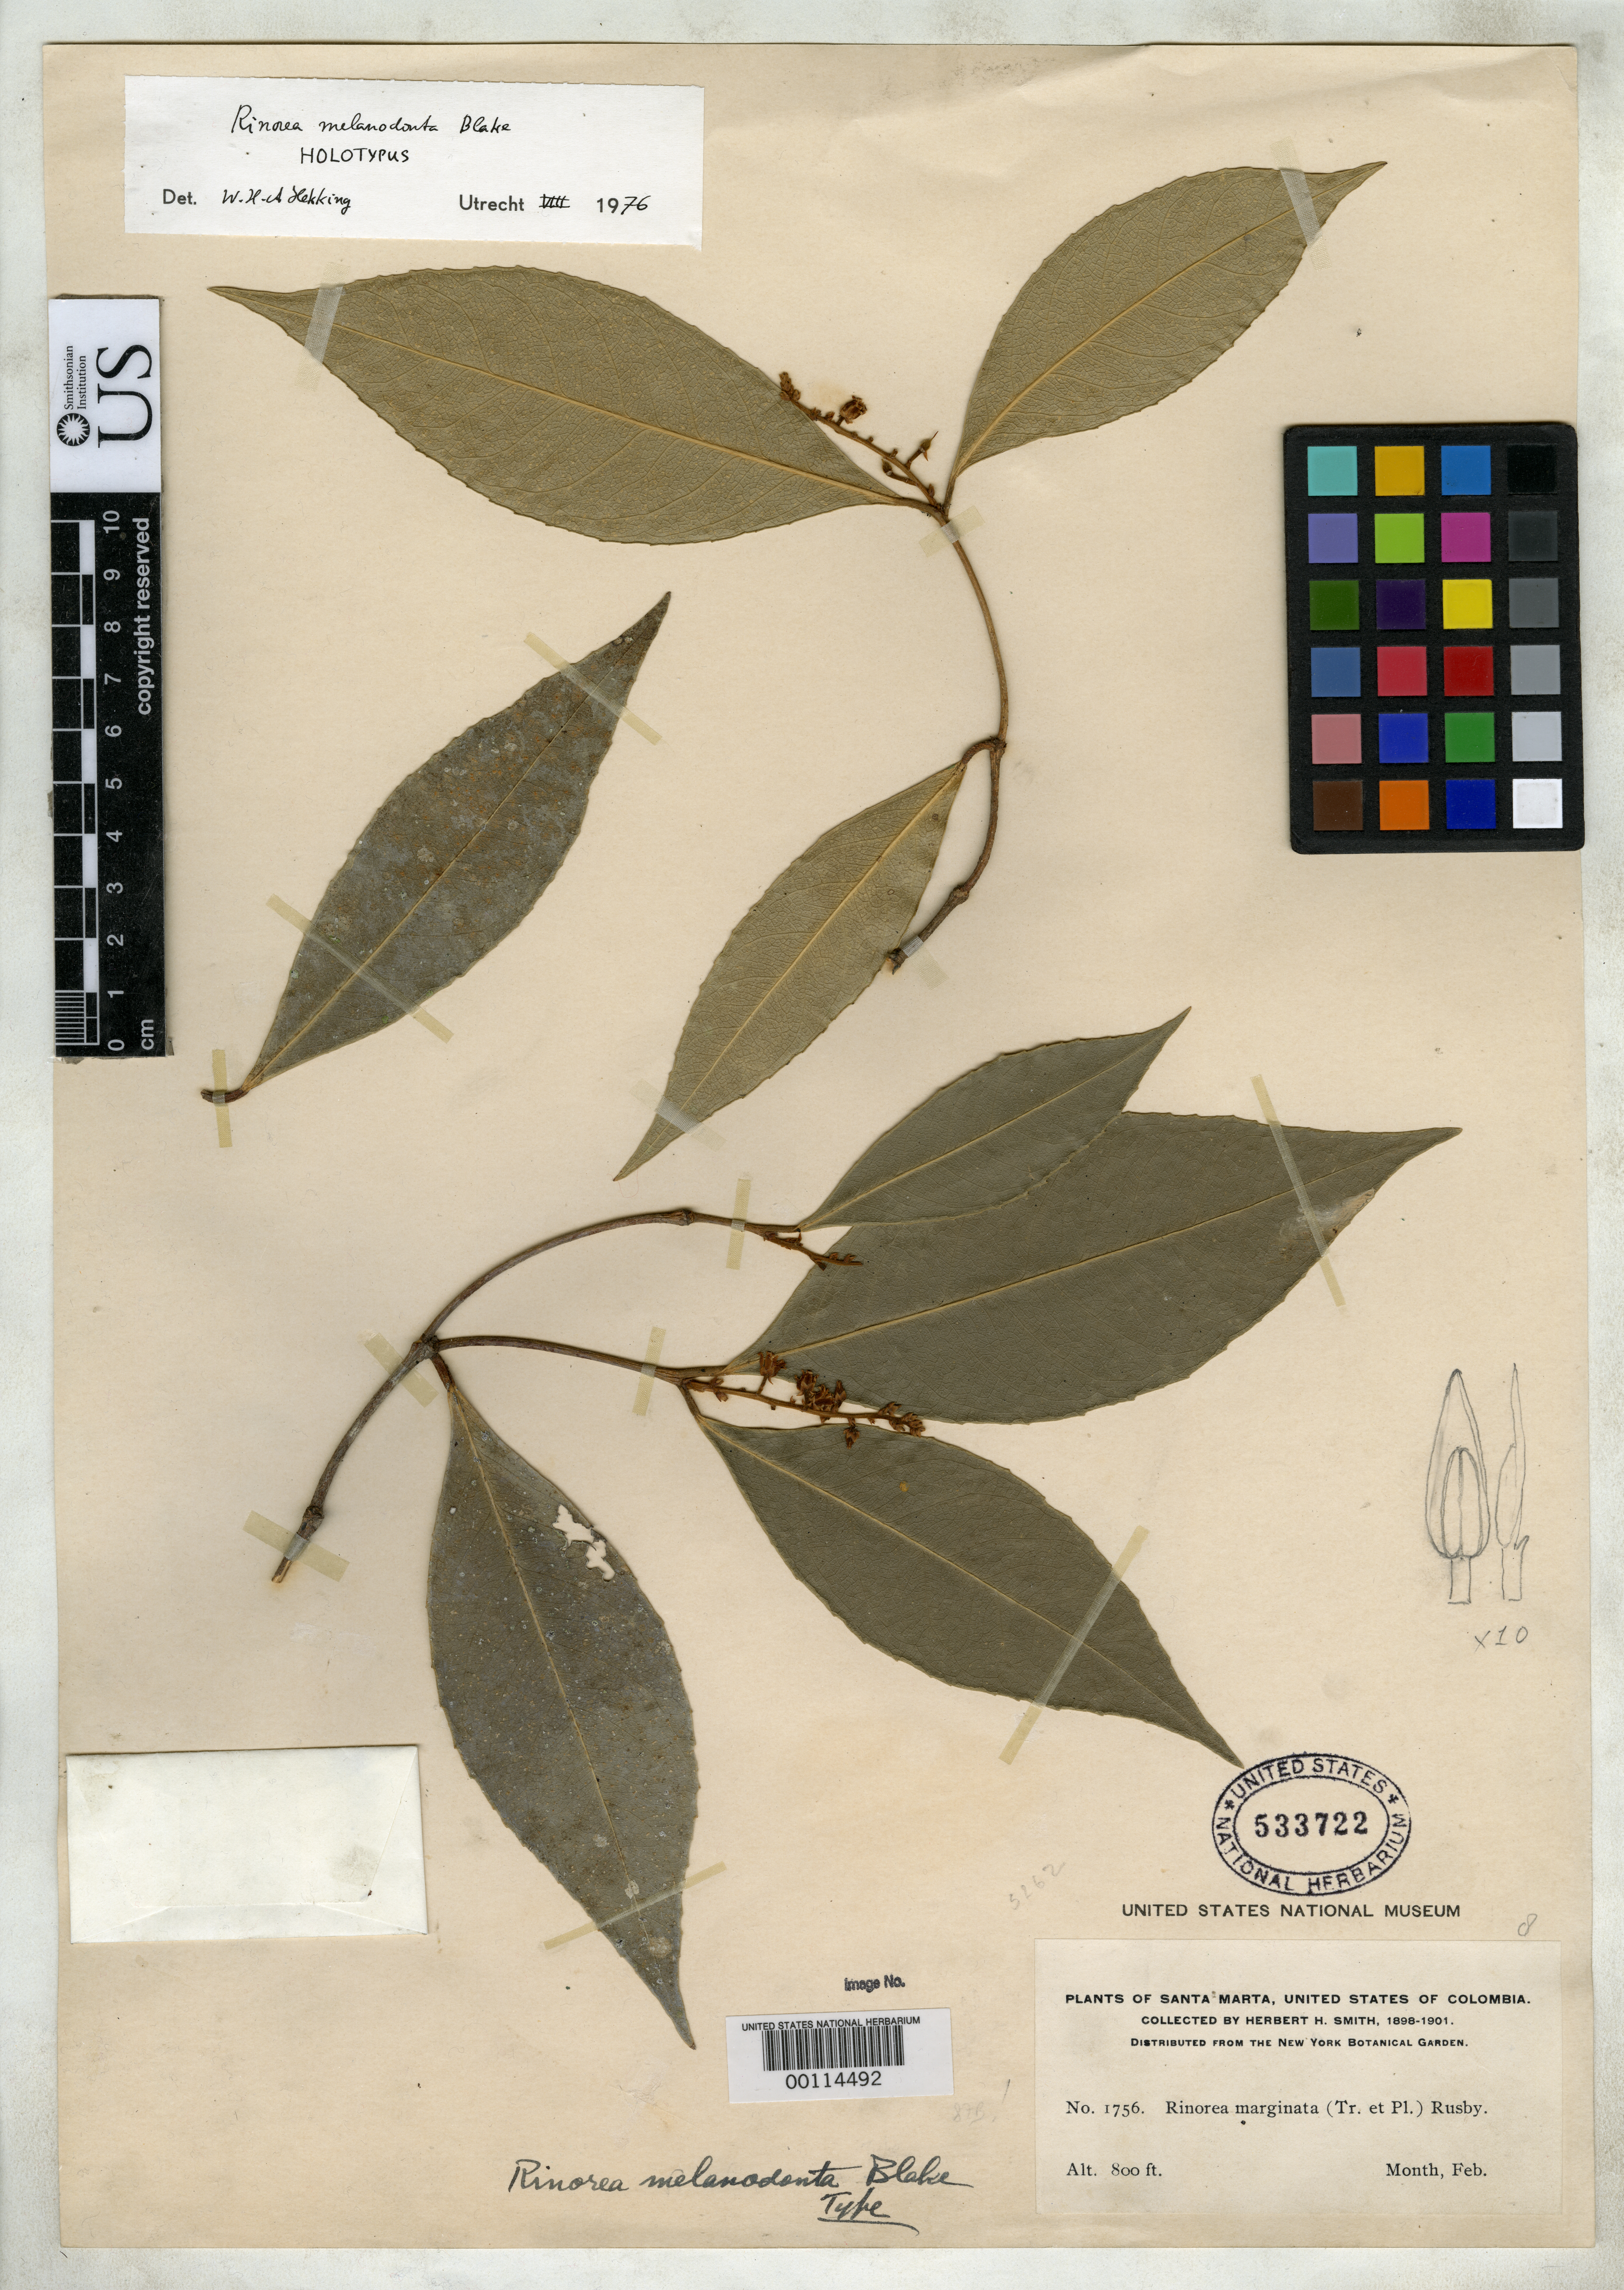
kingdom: Plantae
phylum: Tracheophyta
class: Magnoliopsida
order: Malpighiales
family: Violaceae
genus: Rinorea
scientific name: Rinorea melanodonta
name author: S.F. Blake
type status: Holotype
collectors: Herbert H. Smith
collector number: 1756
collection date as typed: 03 Feb 1898 to -- --- 1899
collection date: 1898-02-03/1899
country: Colombia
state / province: Magdalena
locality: Santa Marta.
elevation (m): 244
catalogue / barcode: US 533722